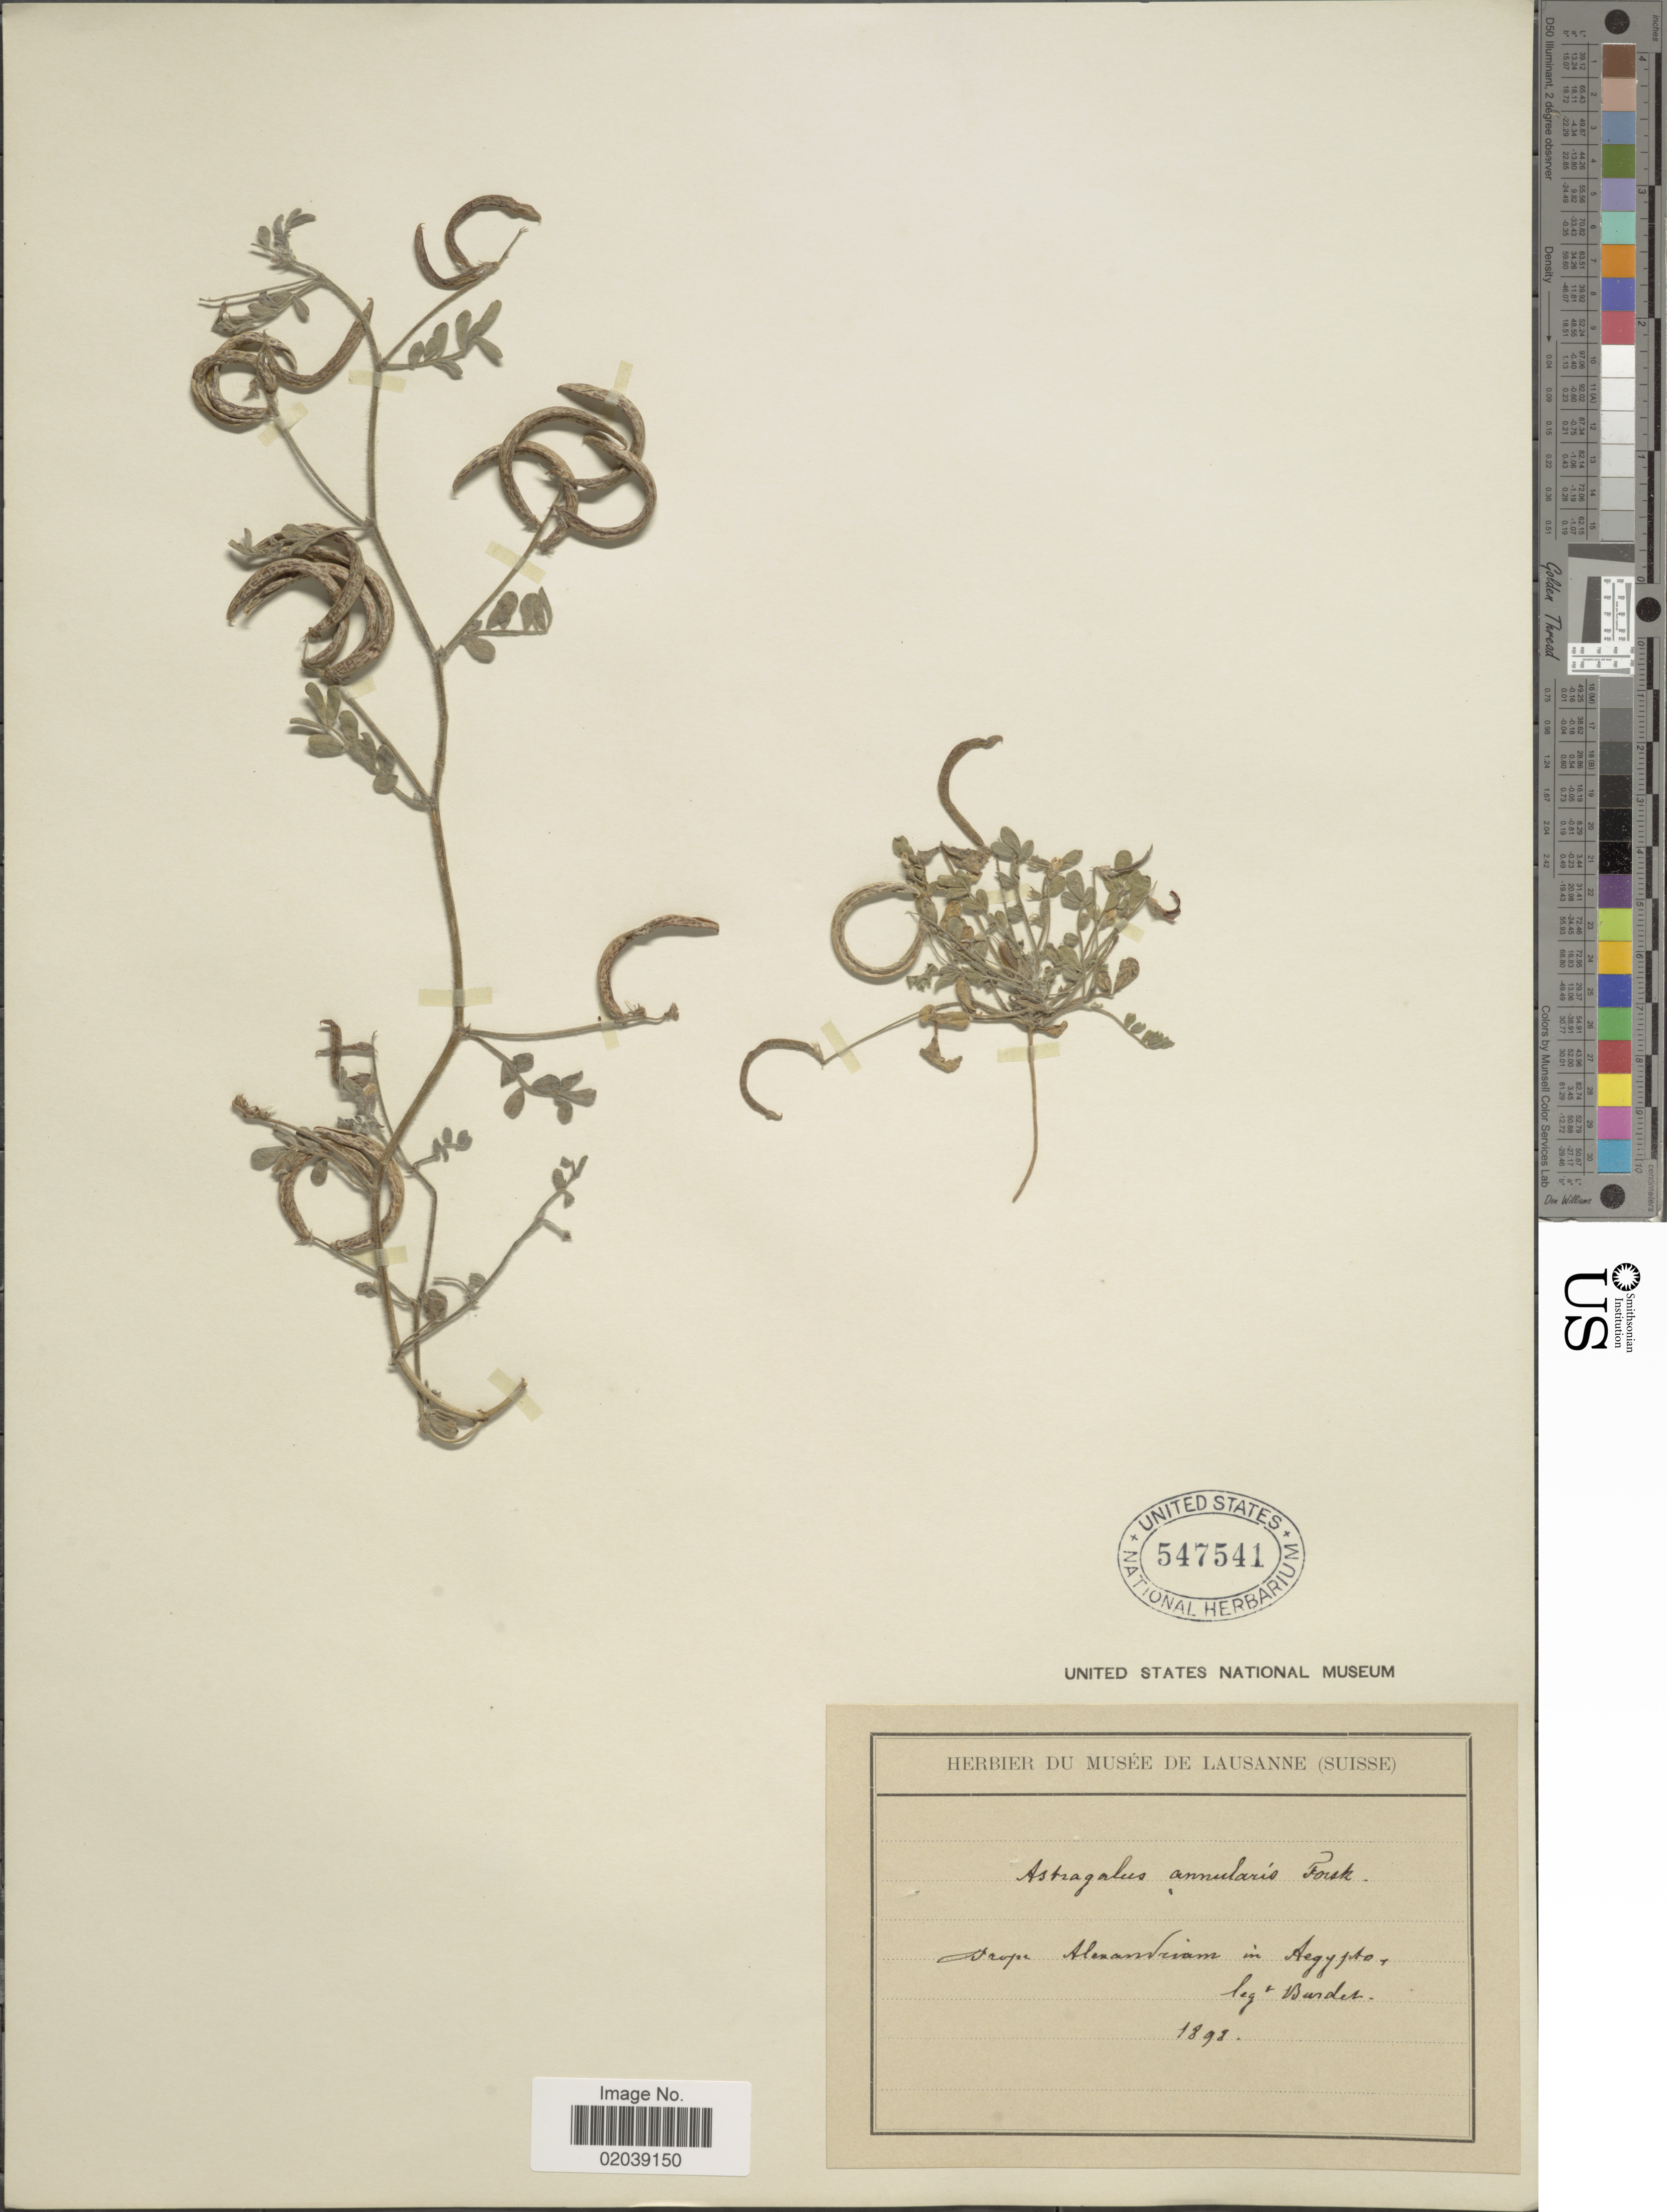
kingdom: Plantae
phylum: Tracheophyta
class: Magnoliopsida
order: Fabales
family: Fabaceae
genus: Astragalus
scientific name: Astragalus annularis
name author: Forssk.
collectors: Burdet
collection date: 1893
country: Egypt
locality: Prope Alexandriam in Aegypto.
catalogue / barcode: US 547541